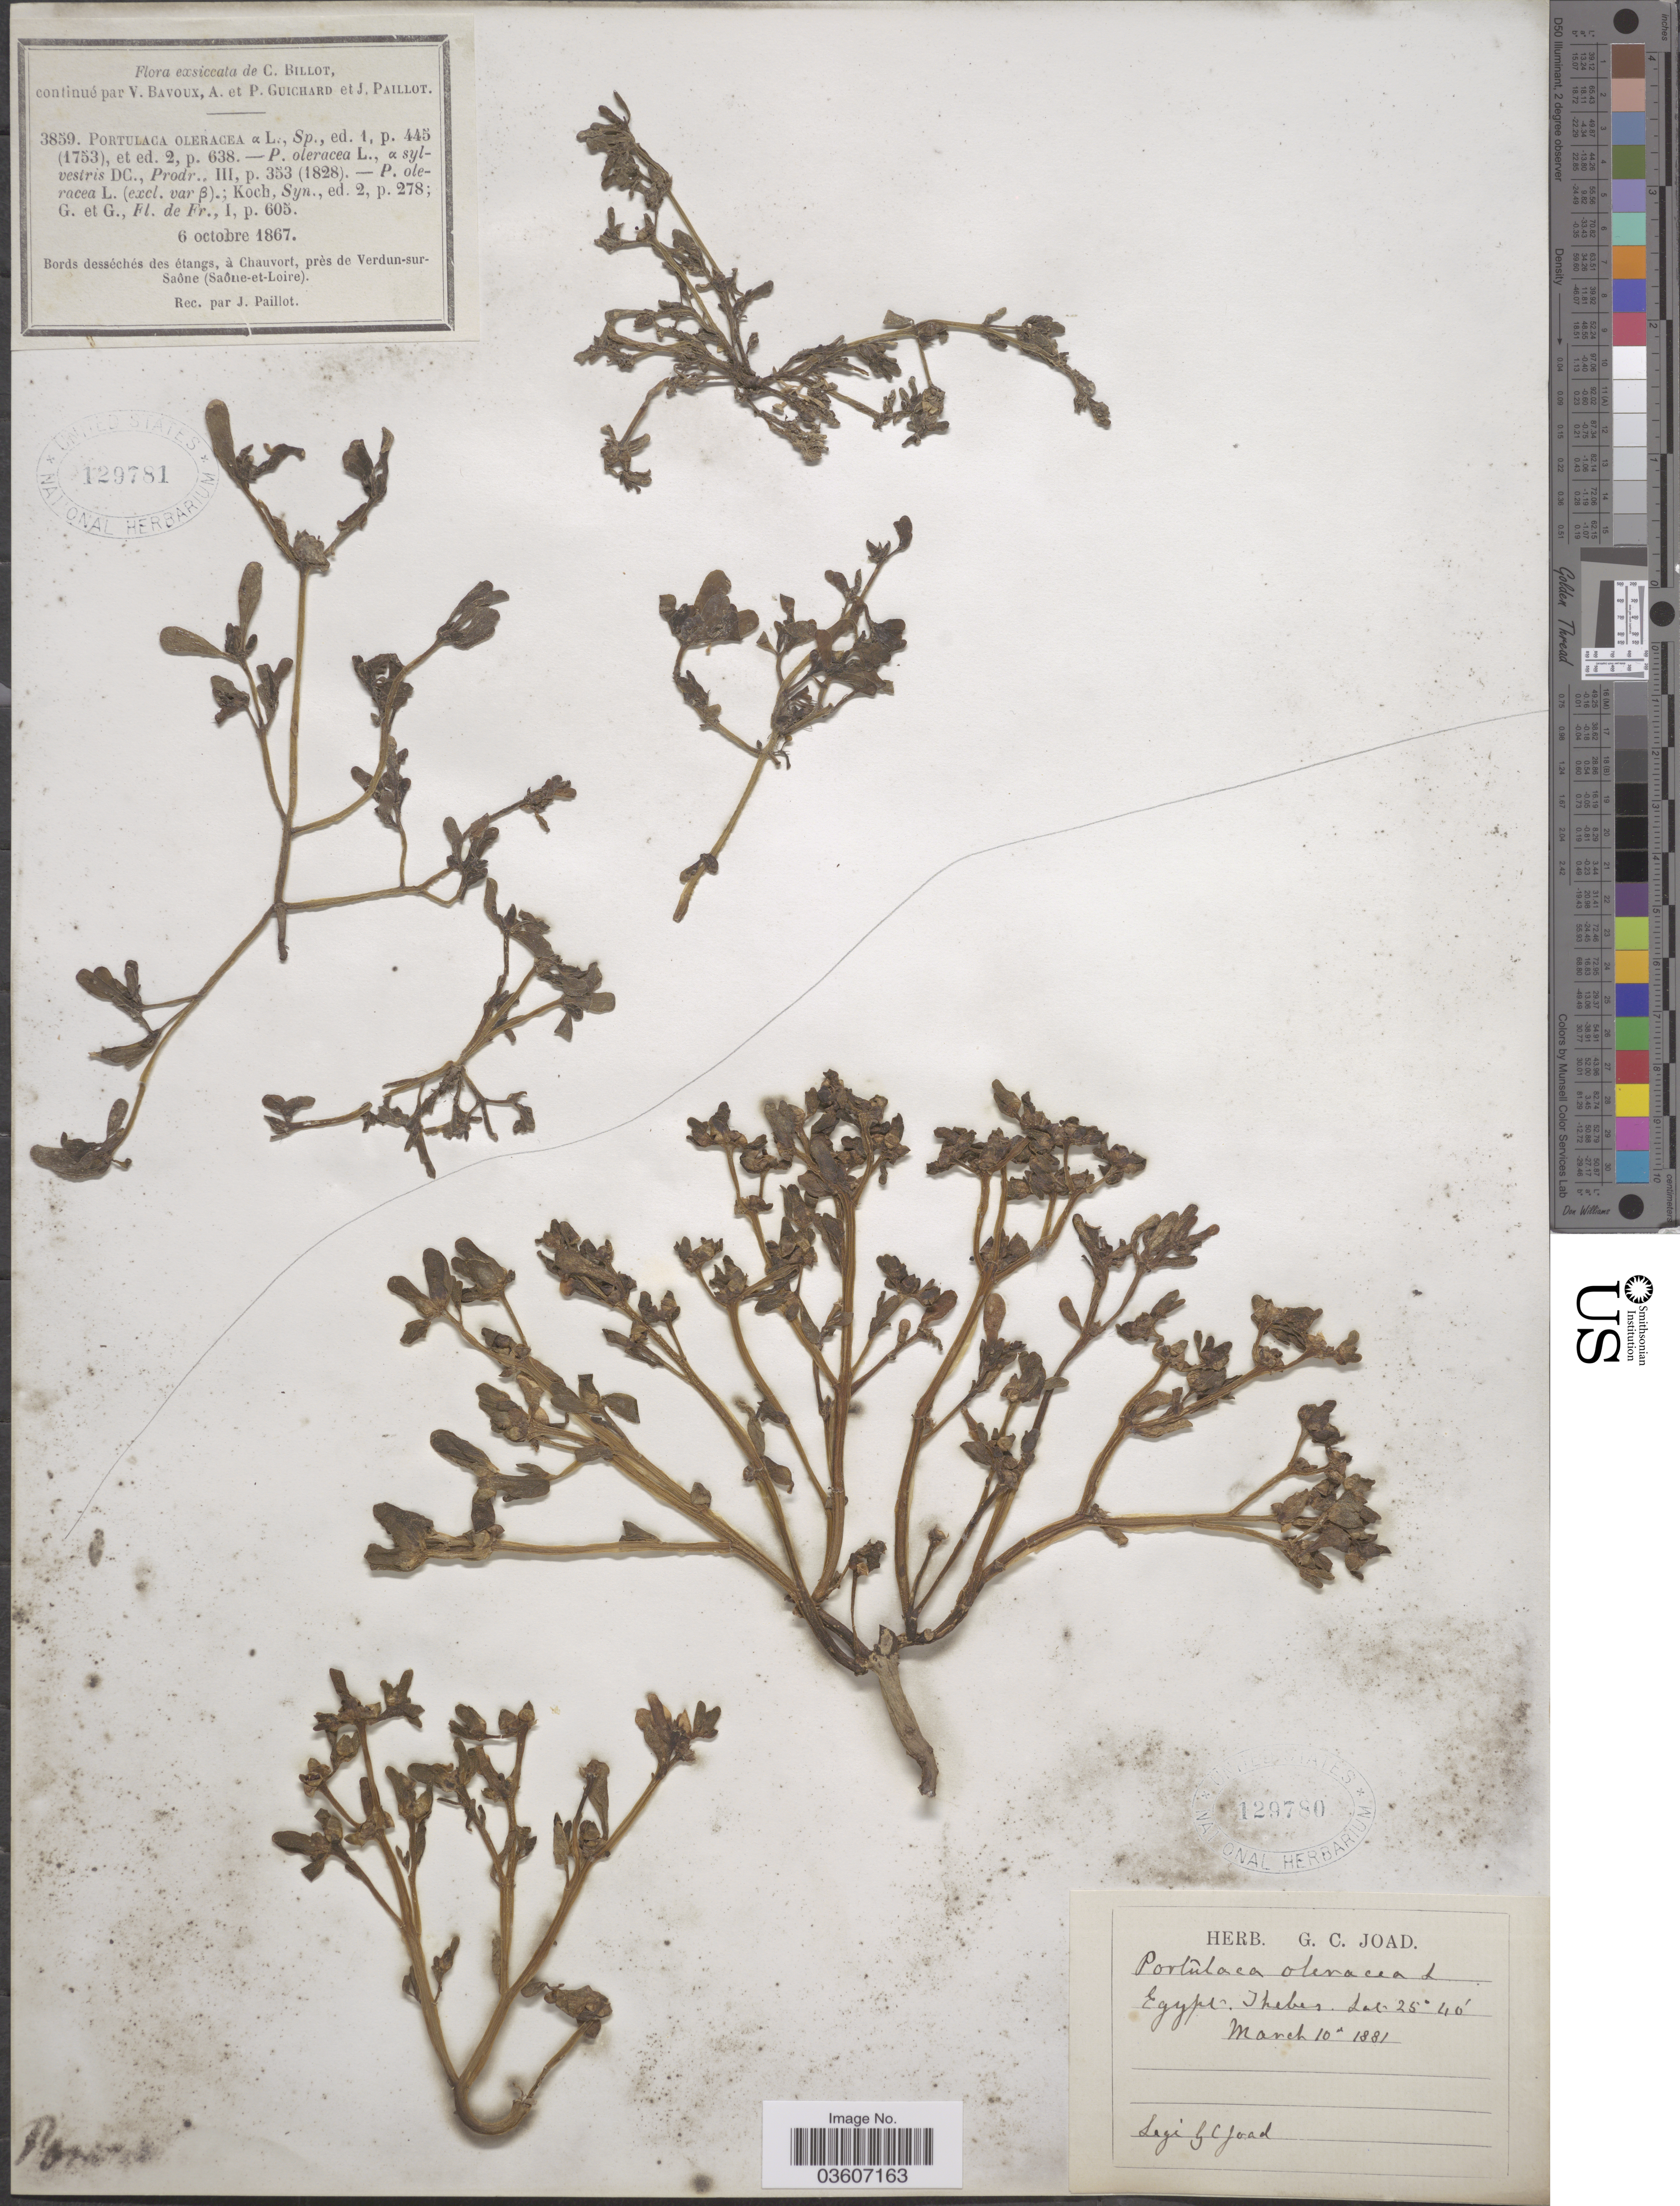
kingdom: Plantae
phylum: Tracheophyta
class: Magnoliopsida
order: Caryophyllales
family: Portulacaceae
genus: Portulaca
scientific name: Portulaca oleracea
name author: L.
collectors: J. Paillot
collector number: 3859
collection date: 1867-10-06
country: France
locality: À Chauvort, près de Verdun-sur-Saône (Saône-et-Loire).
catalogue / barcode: US 129781